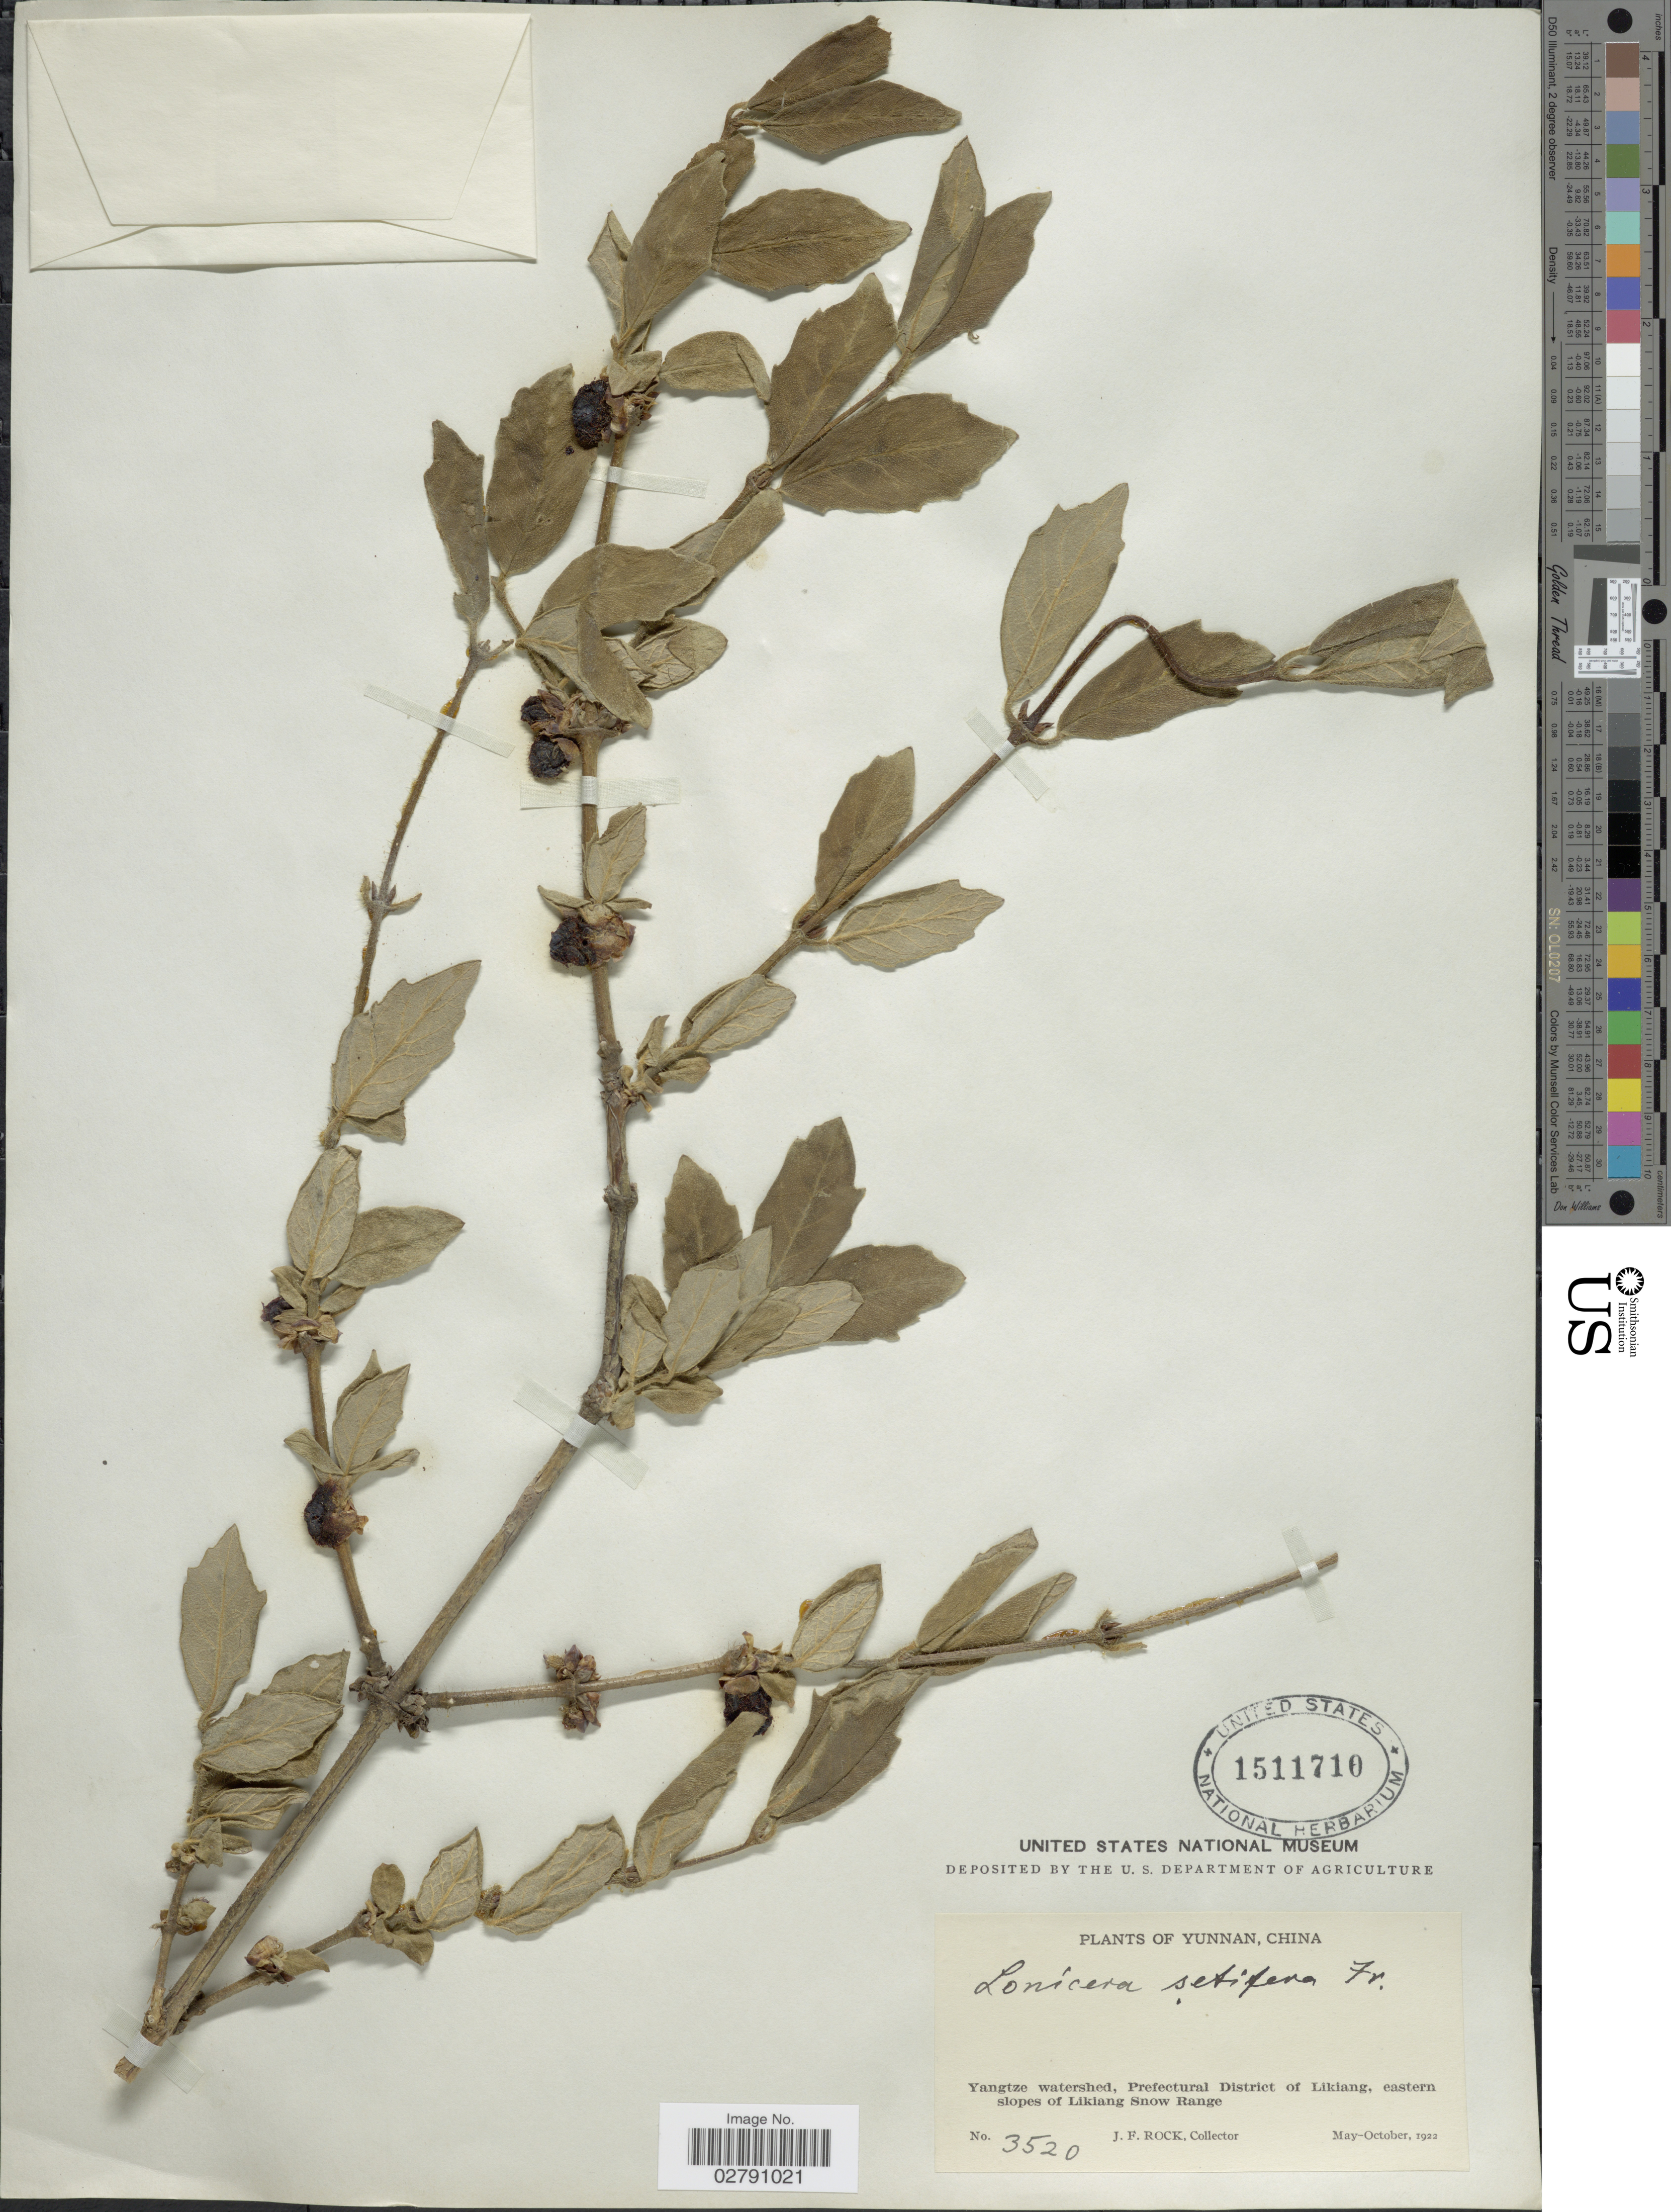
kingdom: Plantae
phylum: Tracheophyta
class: Magnoliopsida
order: Dipsacales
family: Caprifoliaceae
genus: Lonicera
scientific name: Lonicera setifera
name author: Franch.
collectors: J. Rock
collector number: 3520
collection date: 1922-05/1922-10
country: China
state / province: Yunnan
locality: Yangtze watershed, Prefectural District of Likiang, eastern slopes of Likiang Snow Range.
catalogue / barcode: US 1511710